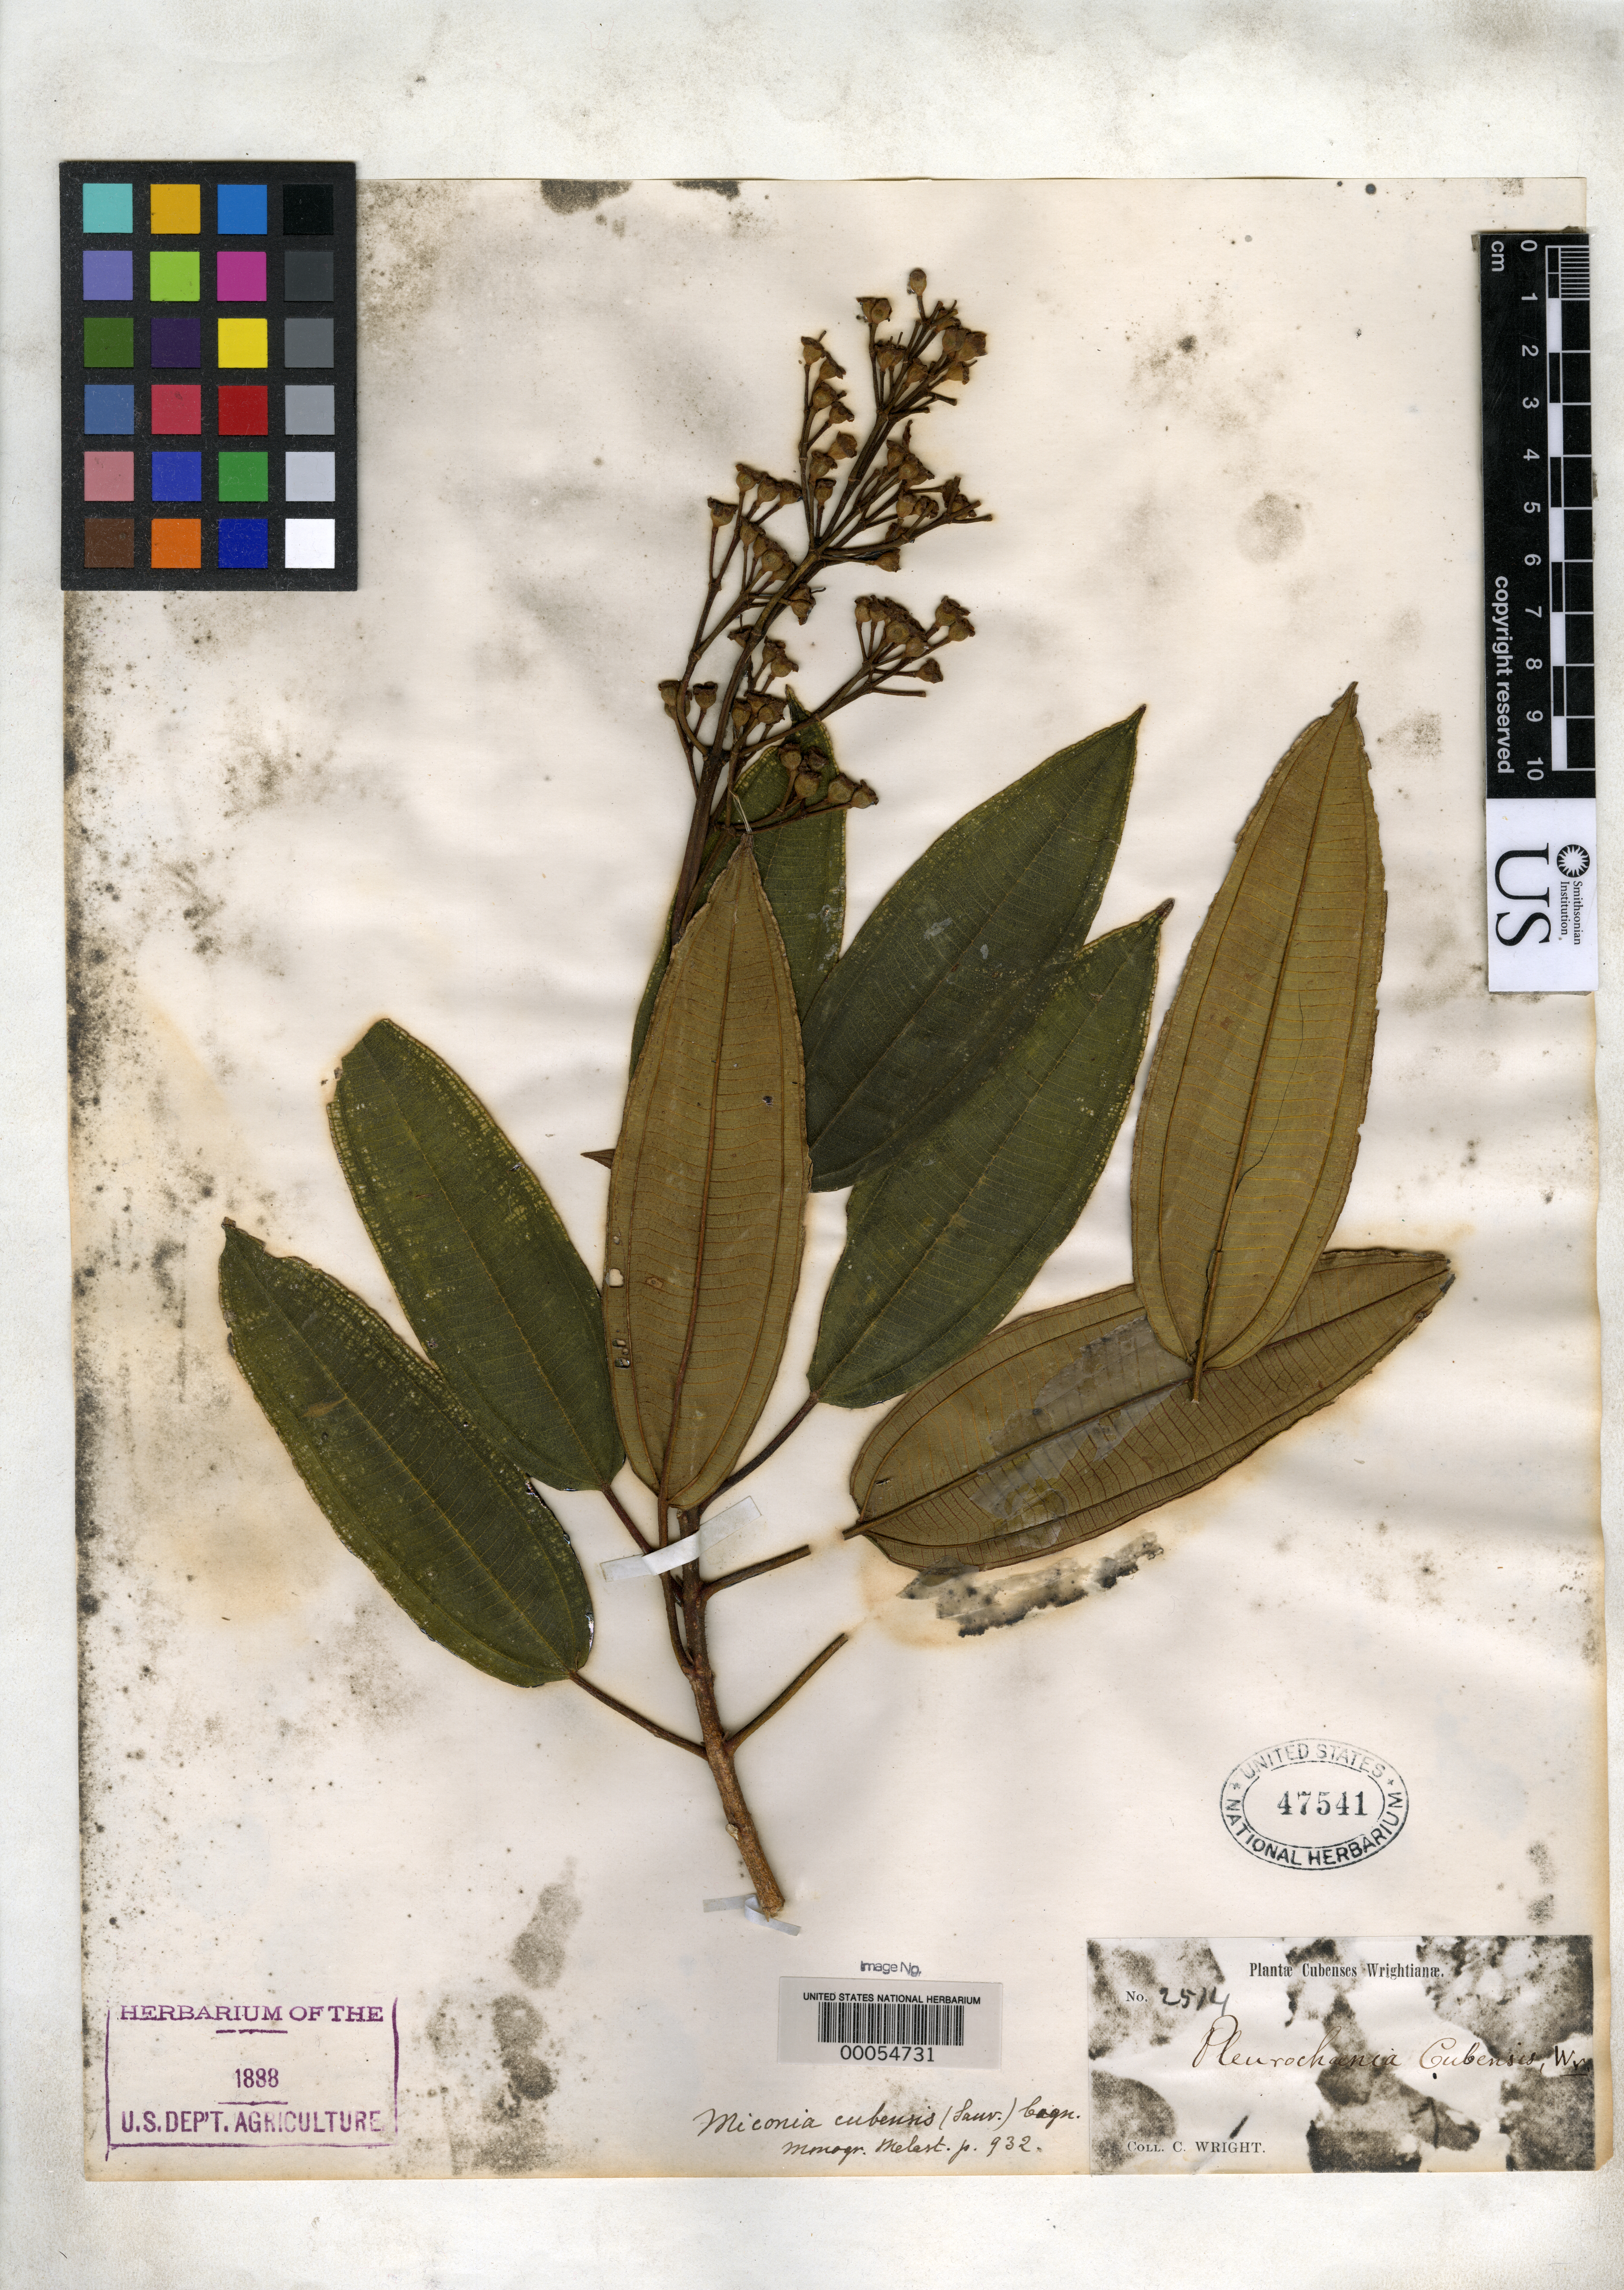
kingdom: Plantae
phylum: Tracheophyta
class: Magnoliopsida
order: Myrtales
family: Melastomataceae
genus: Pleurochaenia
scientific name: Pleurochaenia cubensis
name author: C. Wright in Griseb.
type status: Isotype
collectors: C. Wright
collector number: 2514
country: Cuba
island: Greater Antilles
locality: San Cristobal Distr.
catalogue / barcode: US 47541